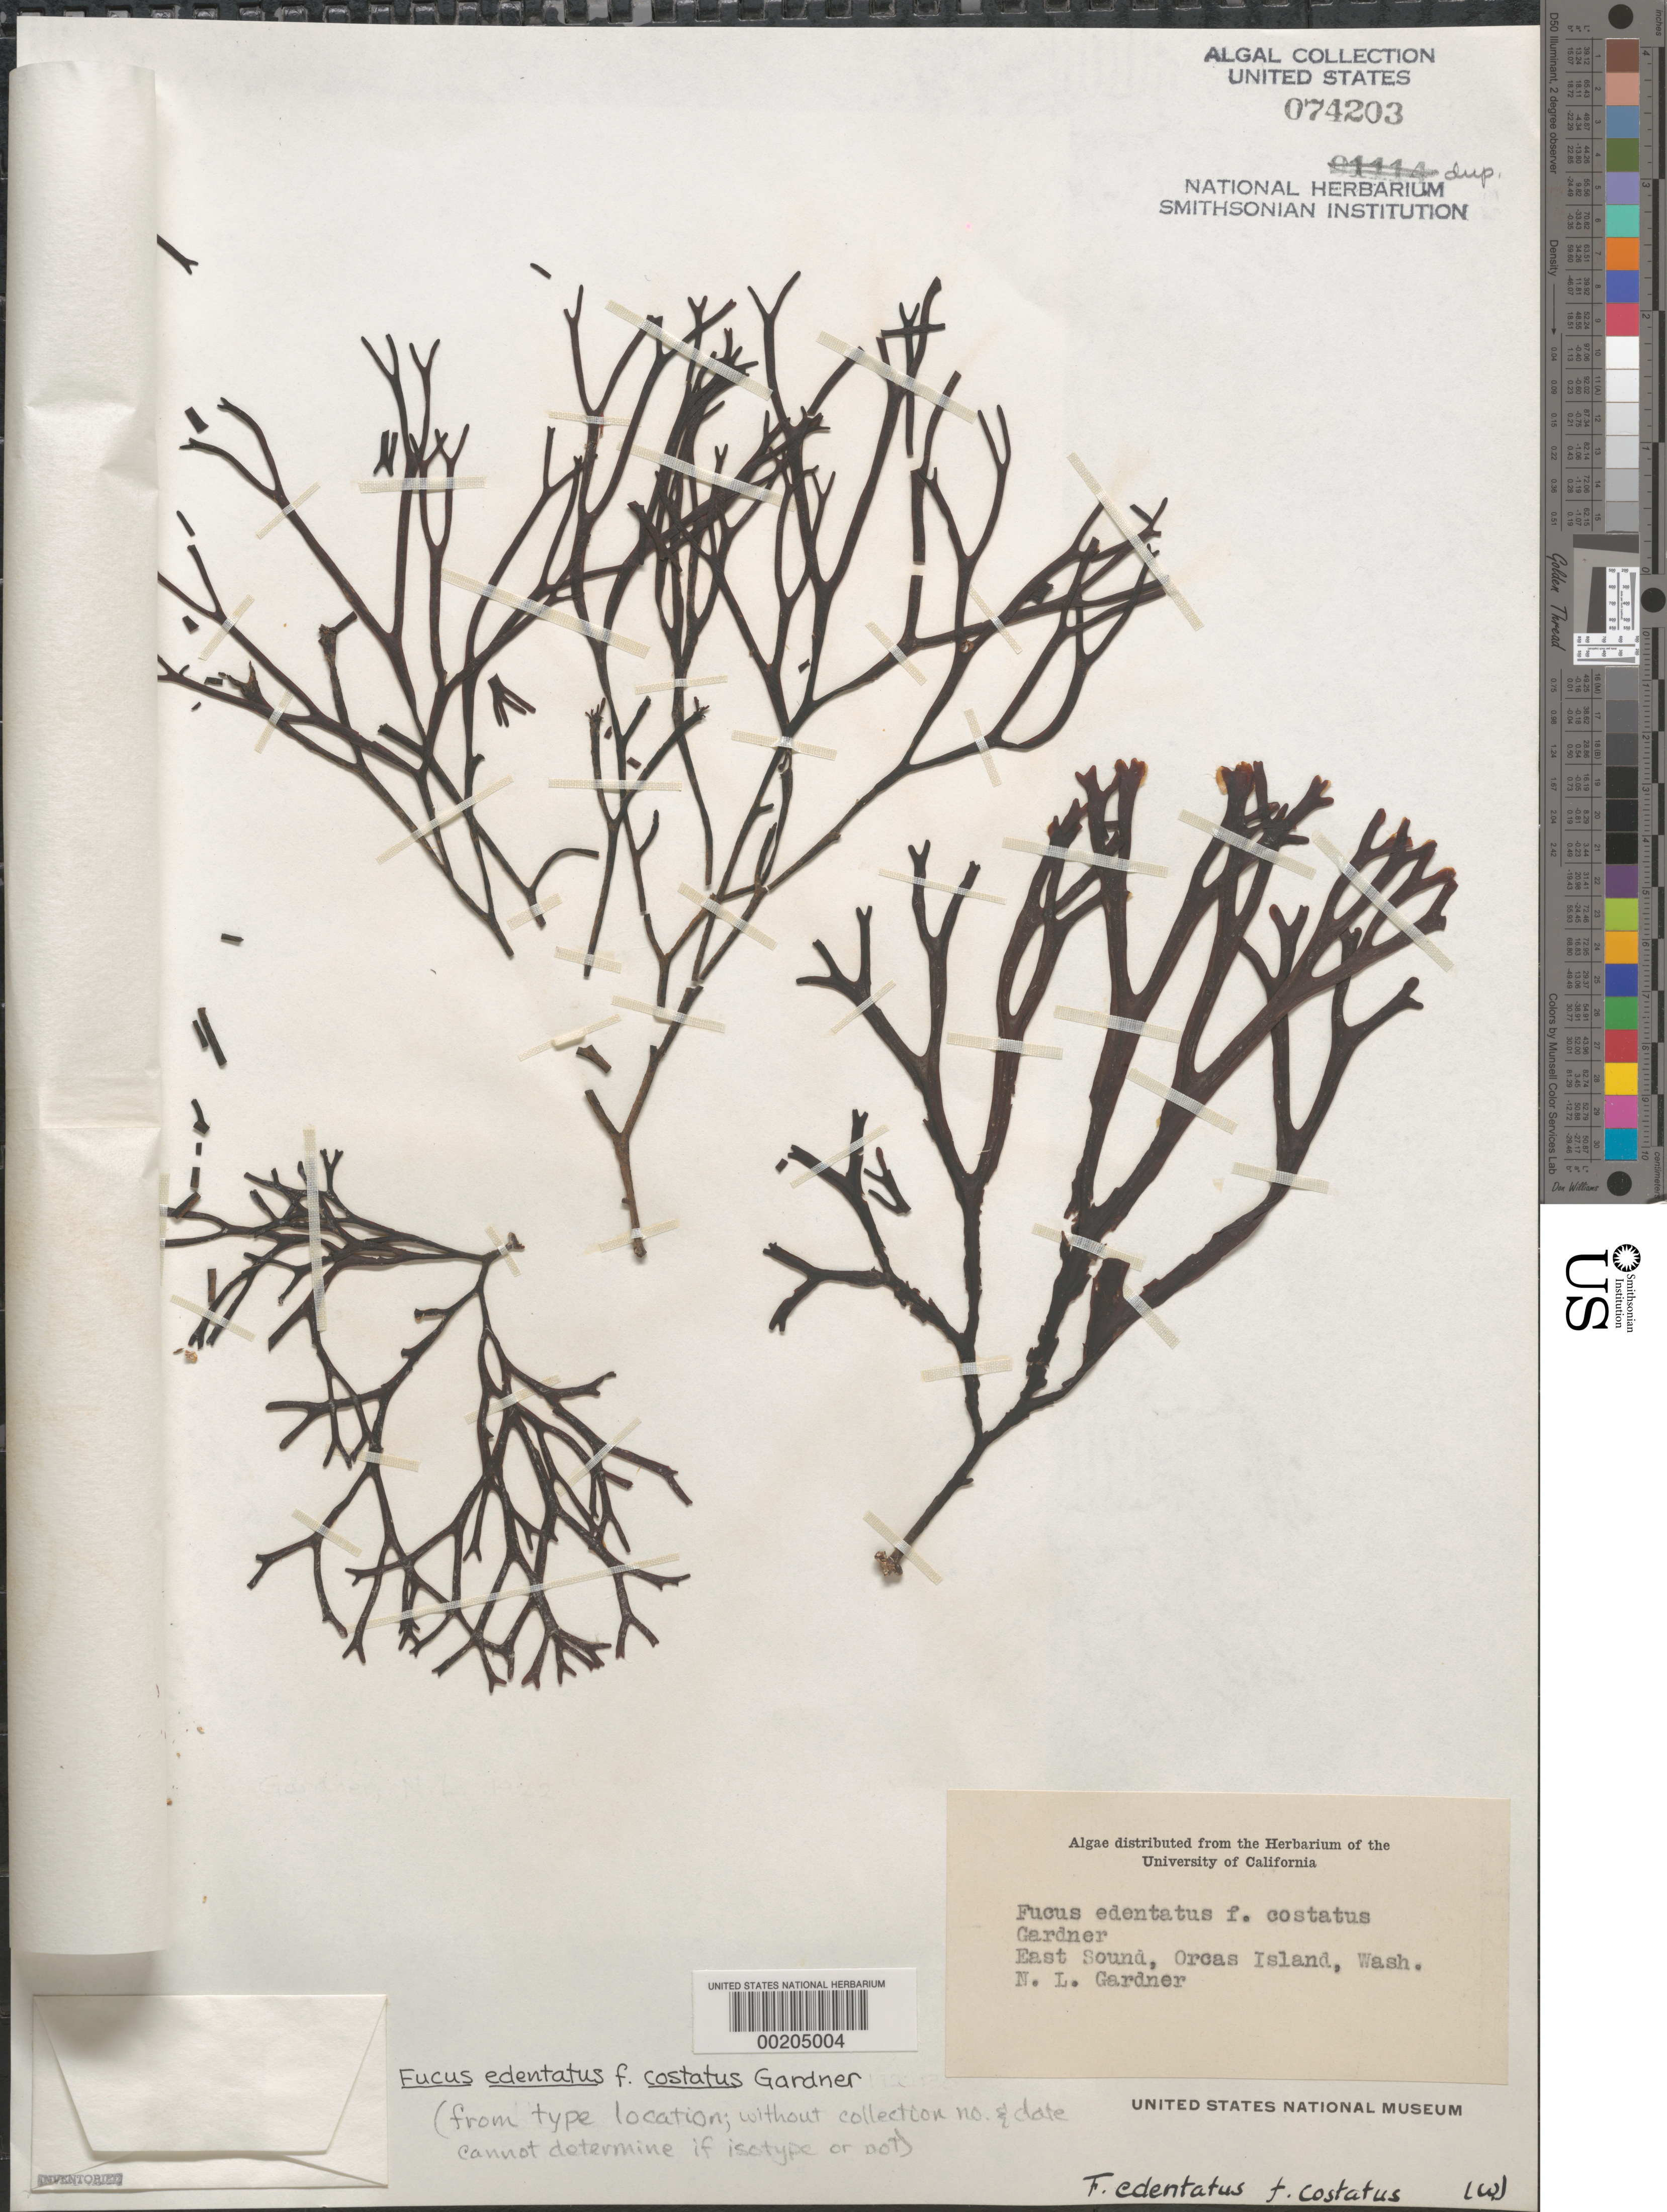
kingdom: Chromista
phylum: Ochrophyta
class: Phaeophyceae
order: Fucales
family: Fucaceae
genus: Fucus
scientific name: Fucus distichus subsp. edentatus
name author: (Bach. Pyl.) H.T. Powell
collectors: N. Gardner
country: United States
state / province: Washington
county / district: San Juan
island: Orcas Island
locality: East Sound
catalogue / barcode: US 74203